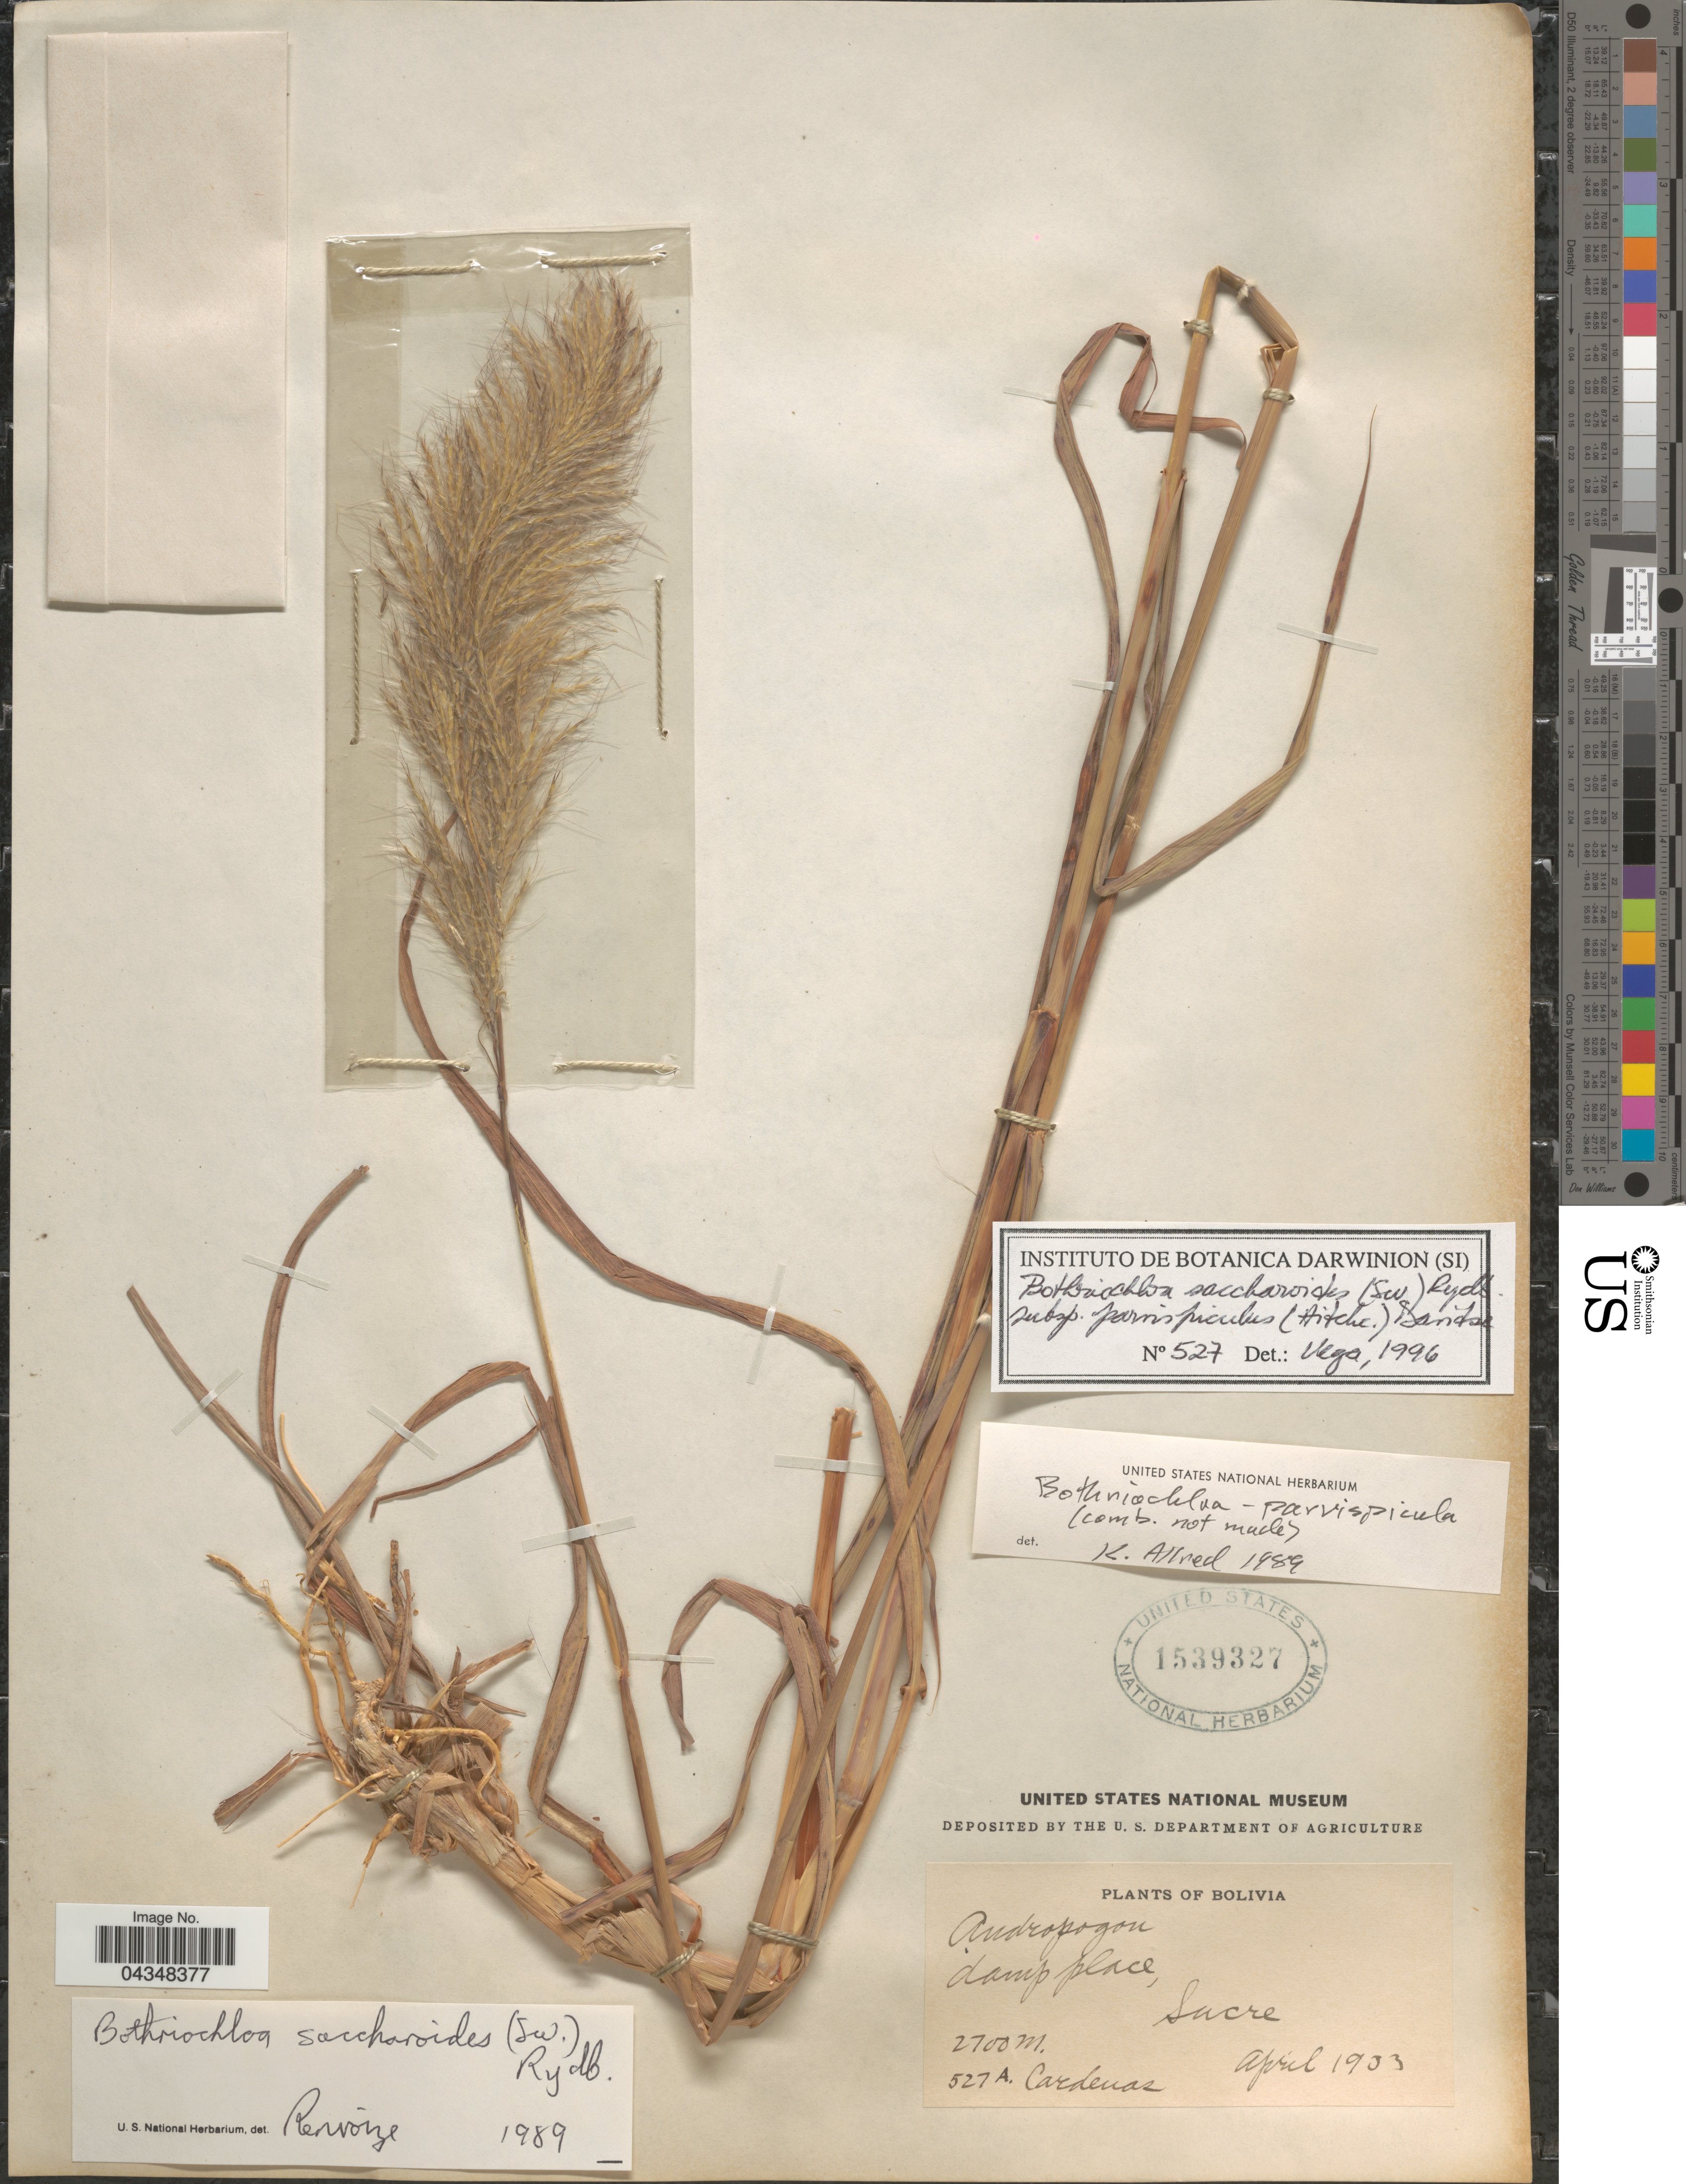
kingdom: Plantae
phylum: Tracheophyta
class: Liliopsida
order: Poales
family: Poaceae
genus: Bothriochloa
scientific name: Bothriochloa saccharoides var. parvispicula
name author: (Hitchc.) Tovar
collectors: M. Cárdenas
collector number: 527A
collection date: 1933-04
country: Bolivia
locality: Sucre.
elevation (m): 2700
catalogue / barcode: US 1539327